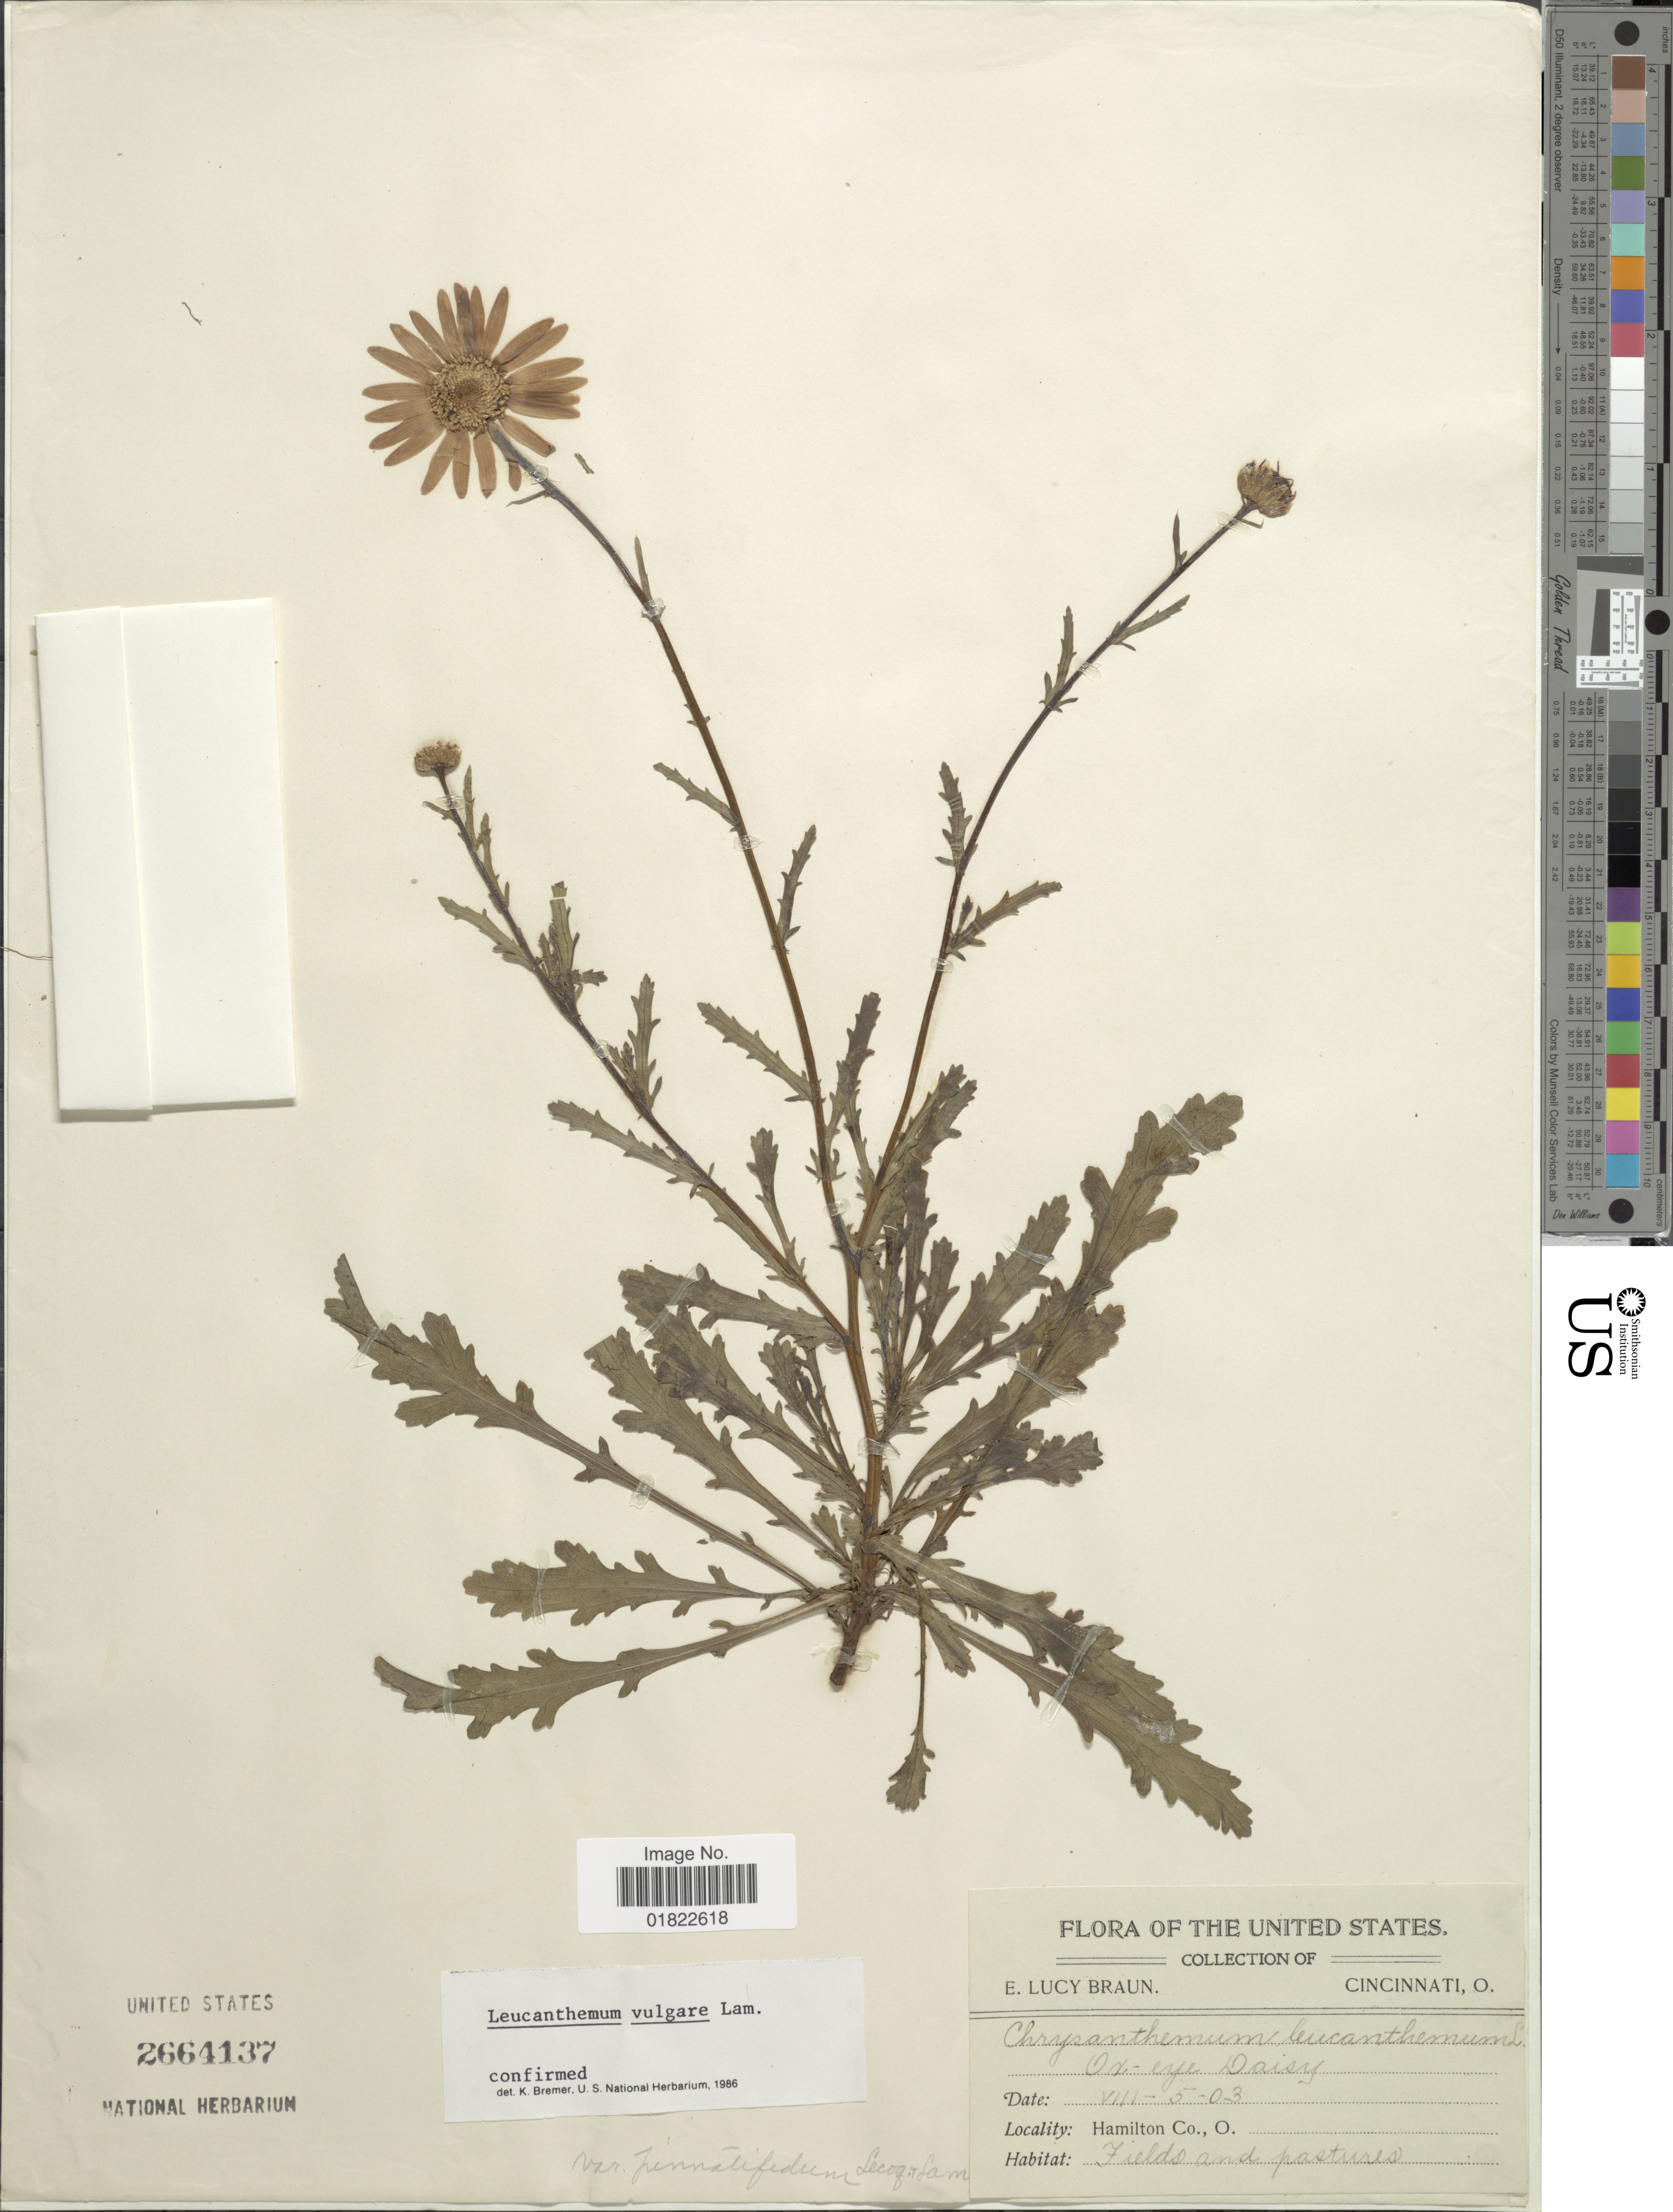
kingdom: Plantae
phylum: Tracheophyta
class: Magnoliopsida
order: Asterales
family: Asteraceae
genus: Leucanthemum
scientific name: Leucanthemum vulgare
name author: Lam.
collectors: E. L. Braun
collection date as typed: Transcribed d/m/y: 5/8/3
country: United States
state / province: Ohio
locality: Hamilton Co., O.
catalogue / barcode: US 2664137